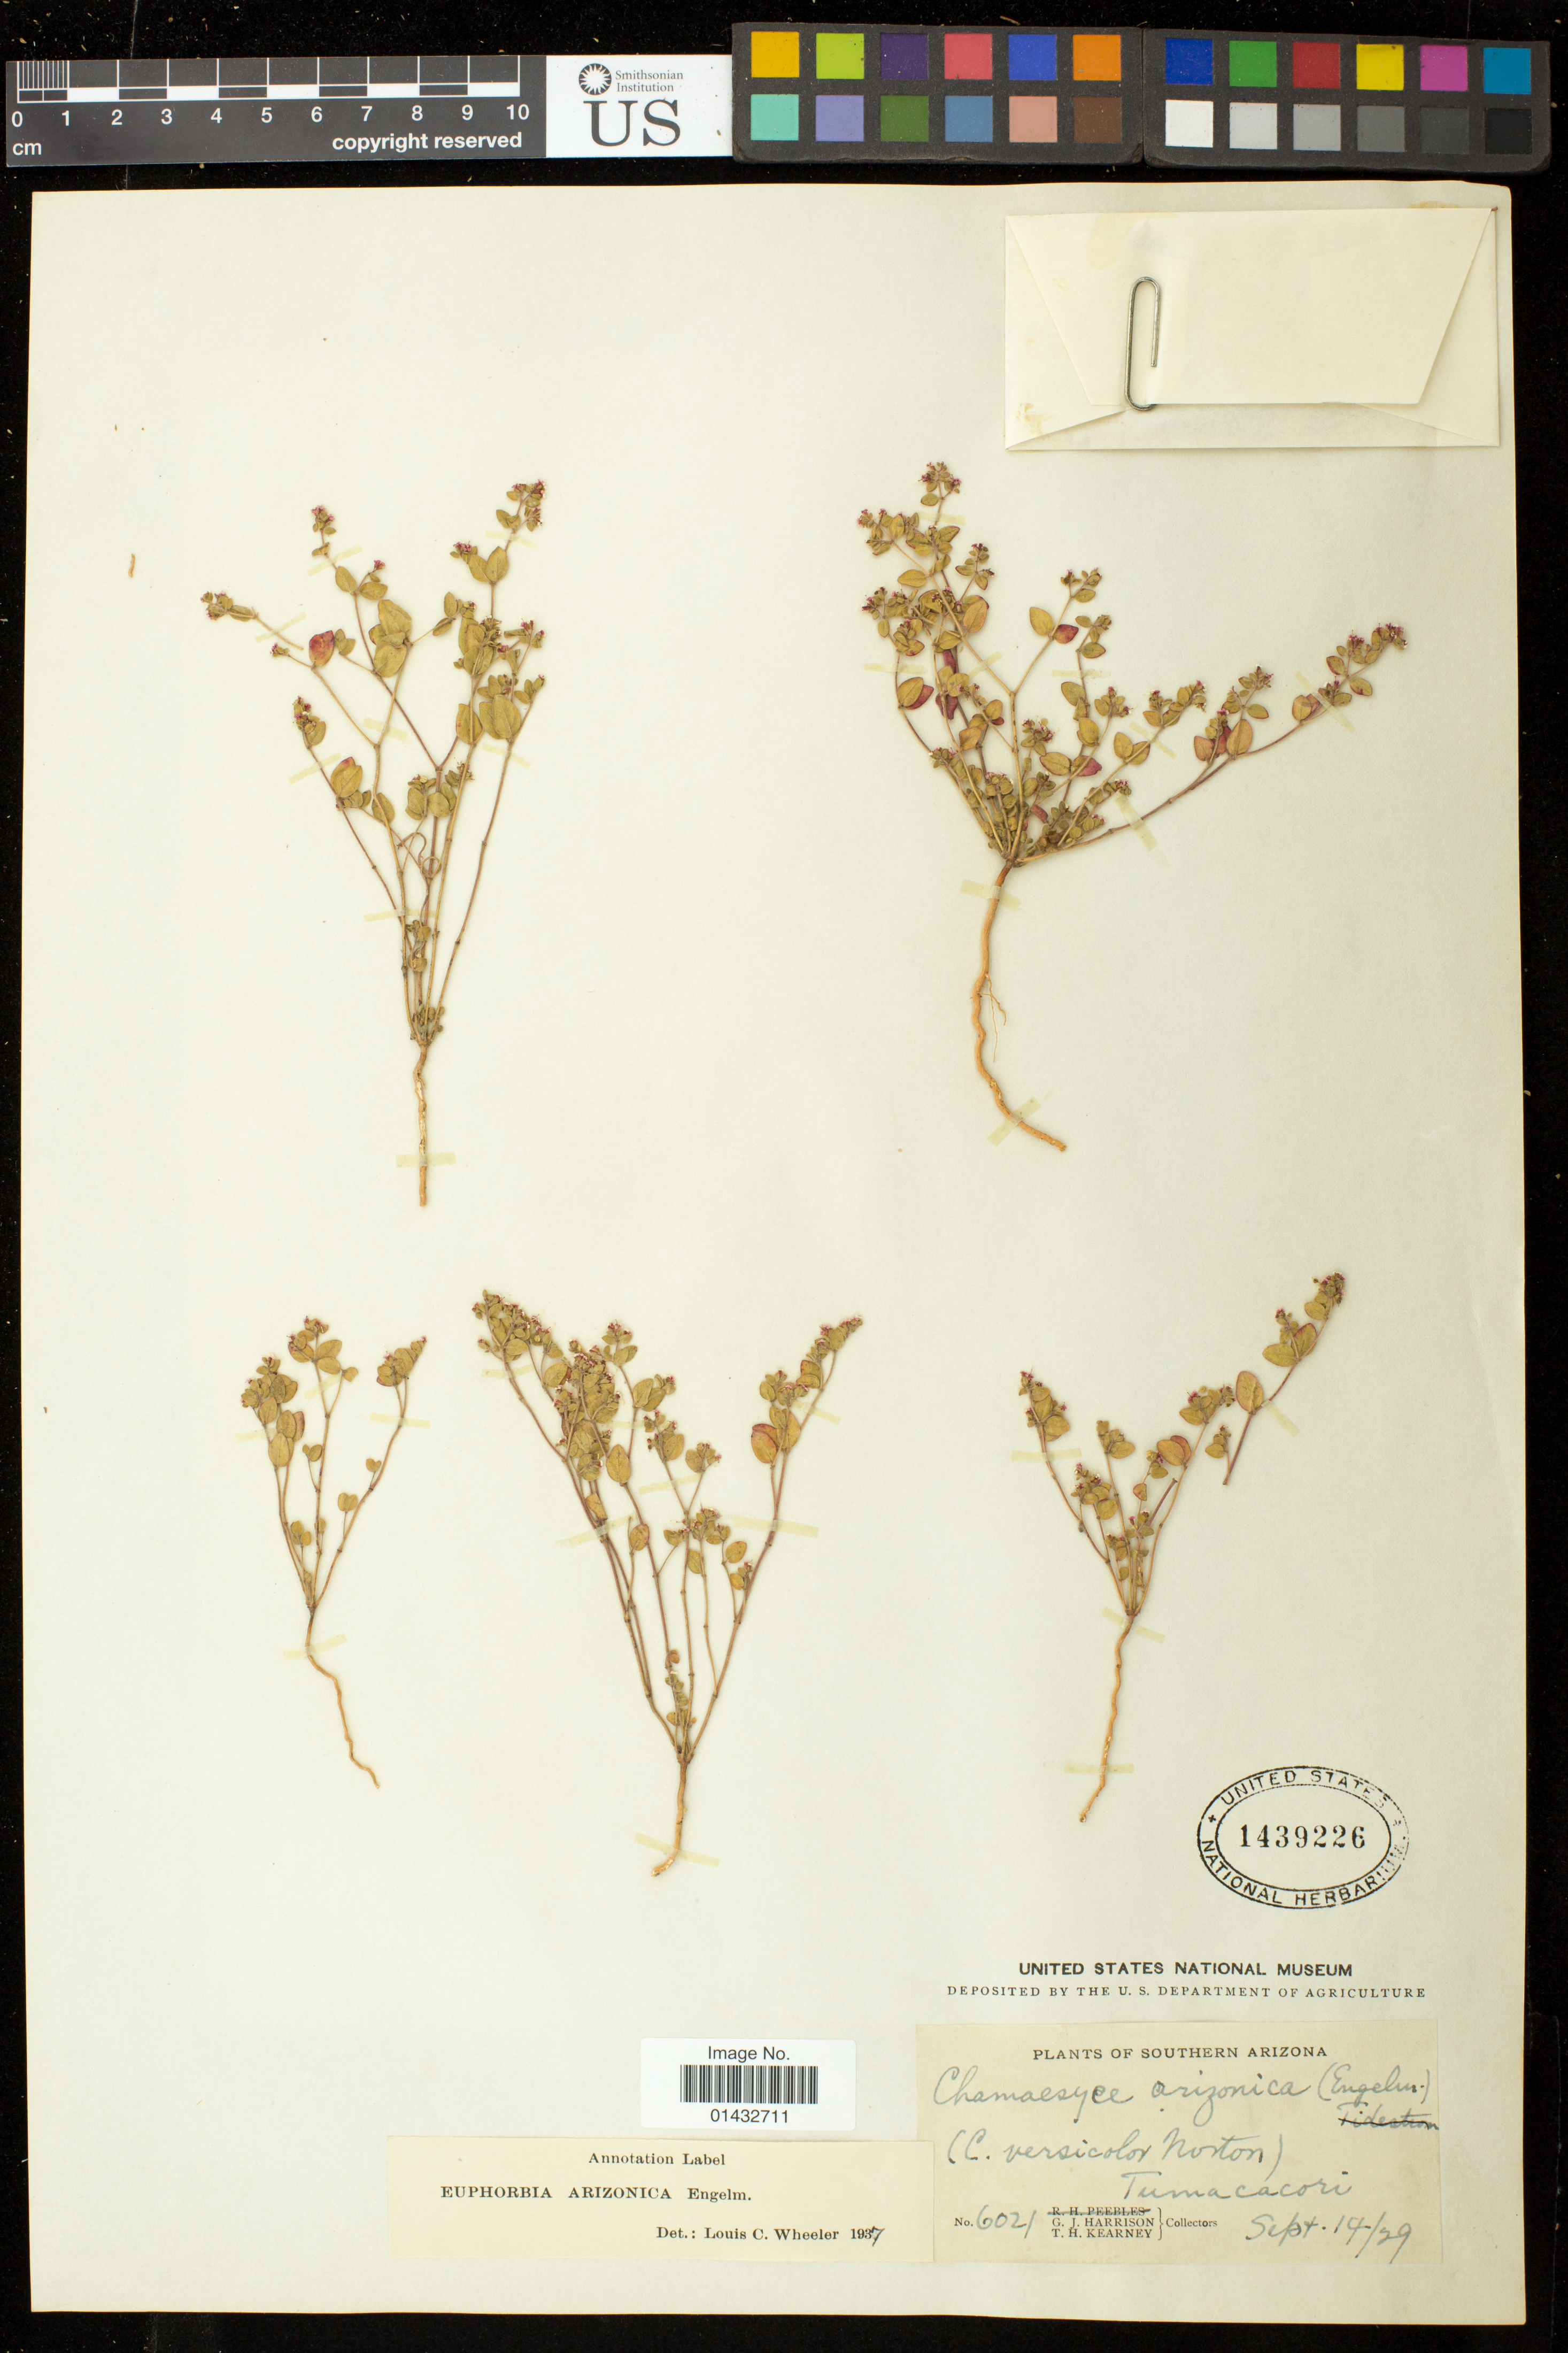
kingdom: Plantae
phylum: Tracheophyta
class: Magnoliopsida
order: Malpighiales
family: Euphorbiaceae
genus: Euphorbia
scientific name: Euphorbia arizonica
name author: Engelm.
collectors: G. J. Harrison & T. H. Kearney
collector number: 6021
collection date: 1929-09-14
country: United States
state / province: Arizona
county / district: Santa Cruz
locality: Tumacacori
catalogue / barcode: US 1439226